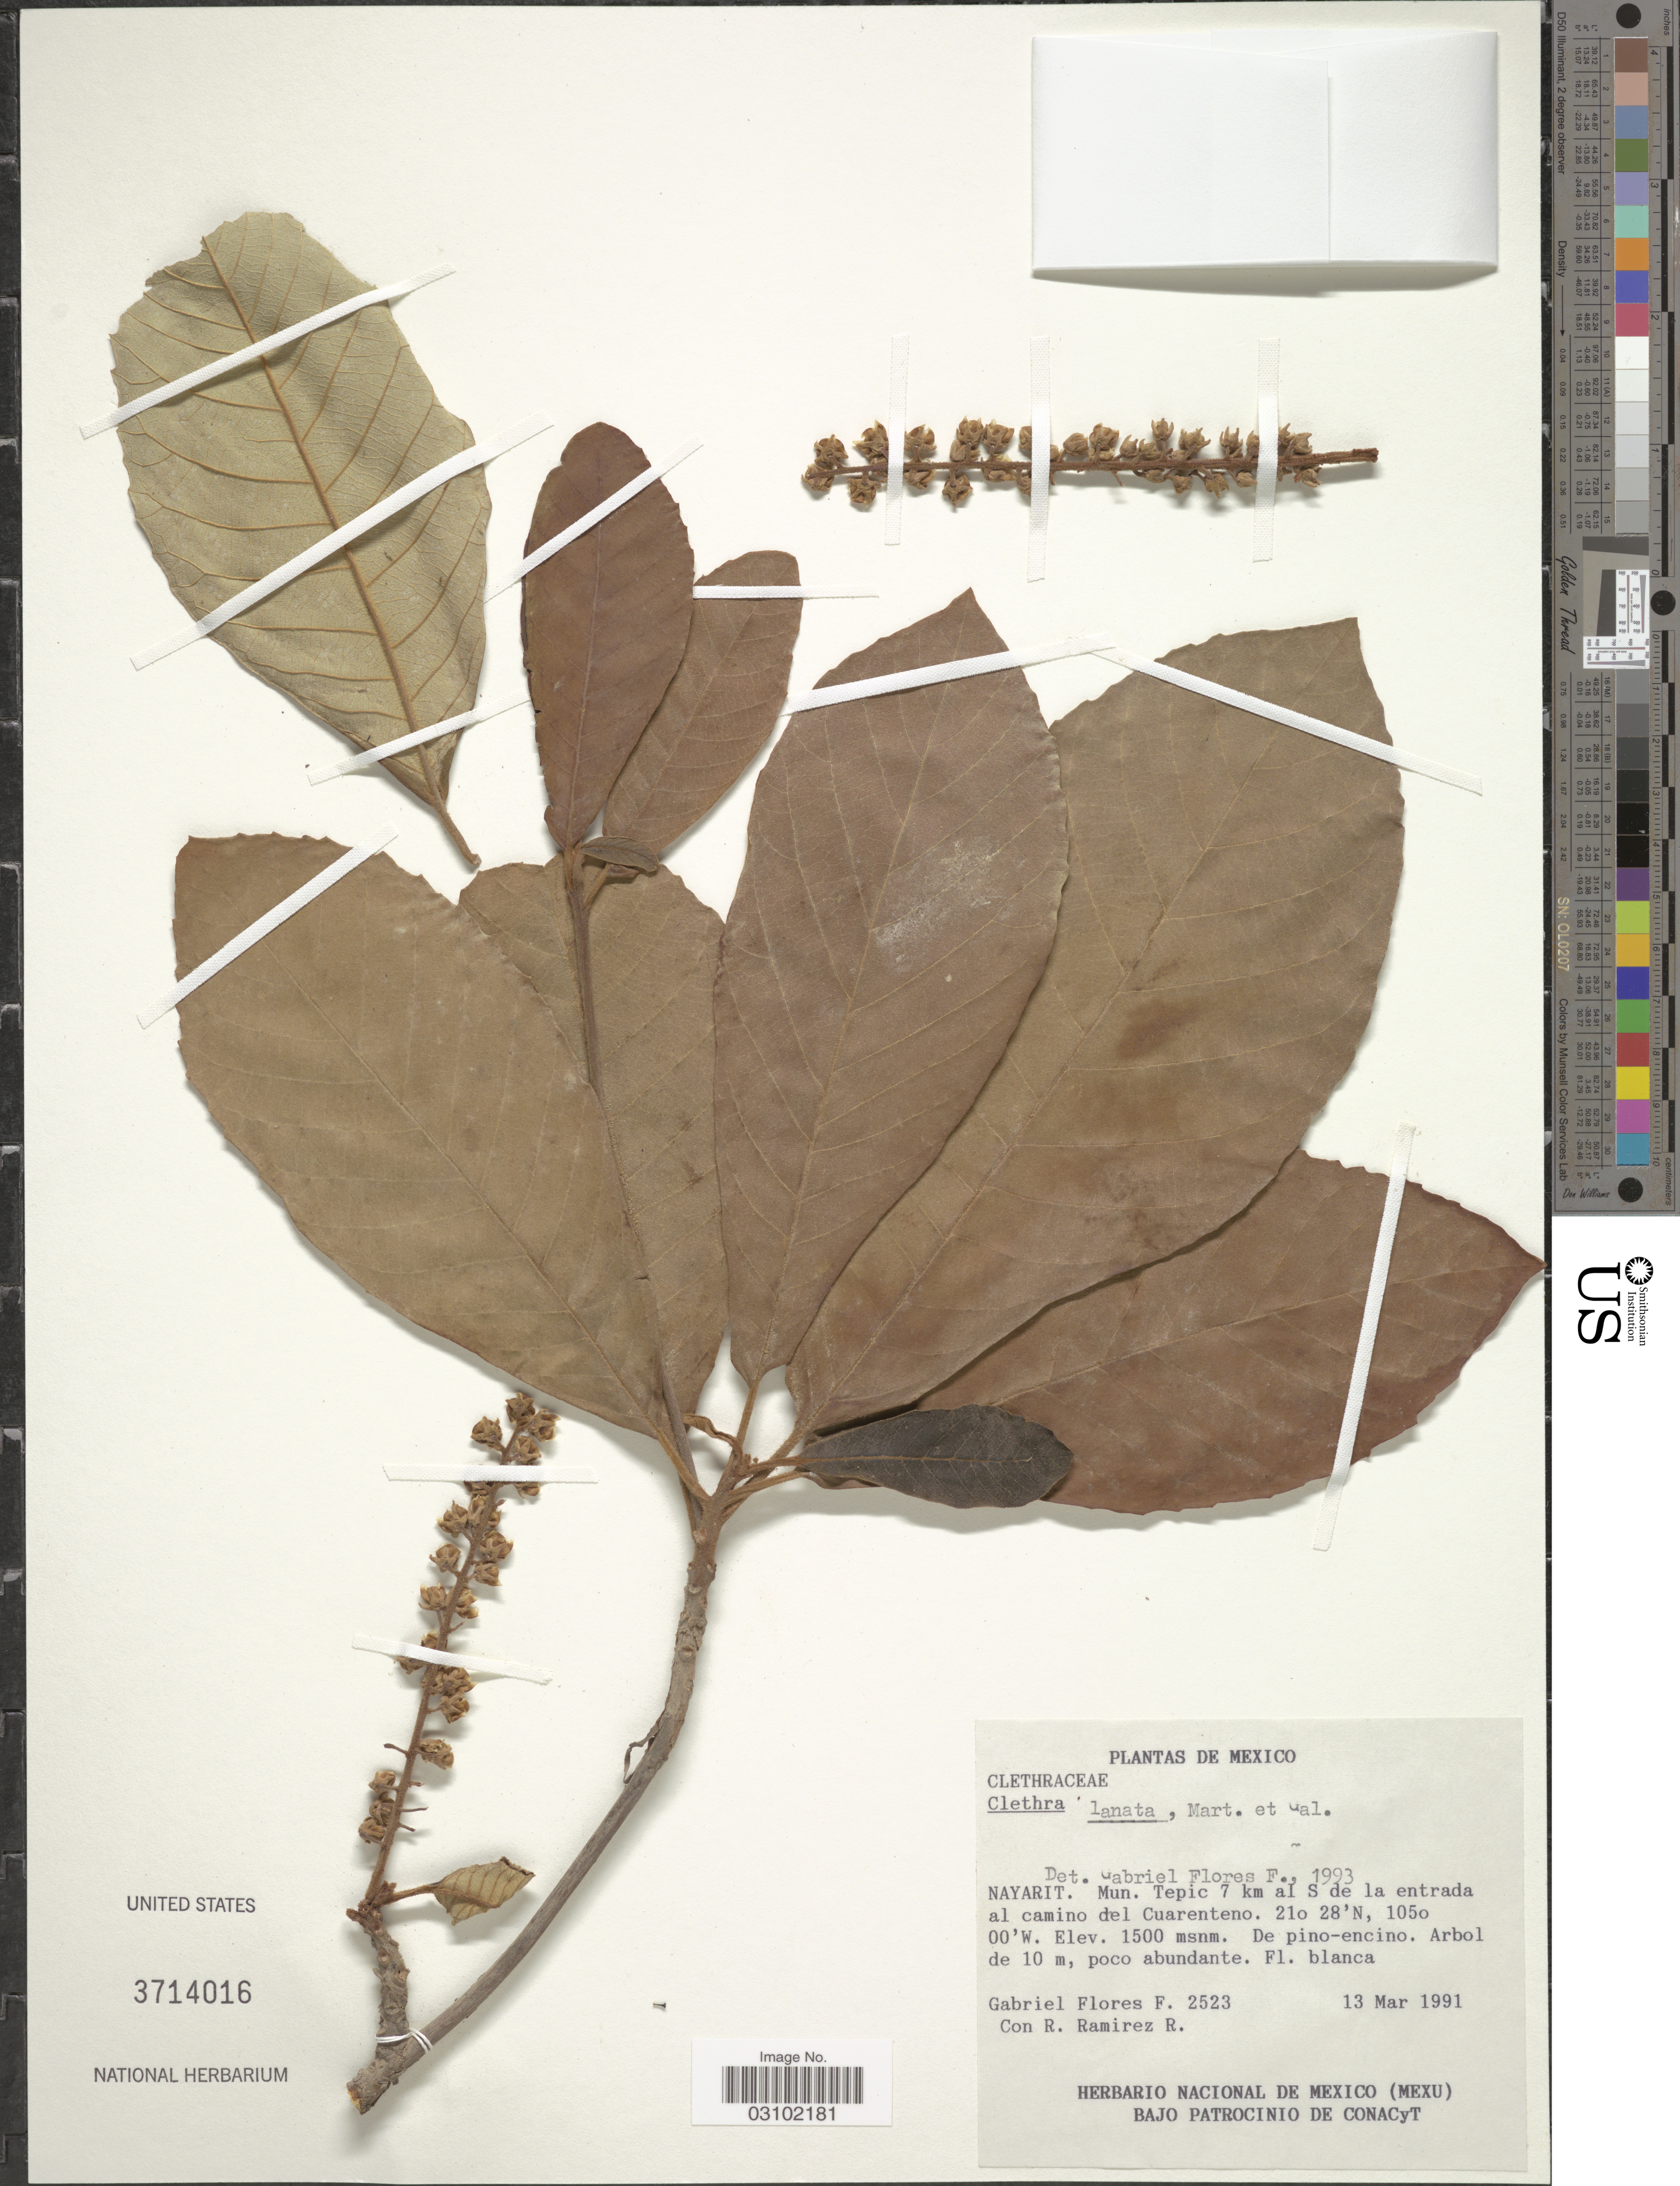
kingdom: Plantae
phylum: Tracheophyta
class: Magnoliopsida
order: Ericales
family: Clethraceae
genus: Clethra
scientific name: Clethra lanata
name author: M. Martens & Galeotti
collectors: G. Flores F. & R. Ramirez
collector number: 2523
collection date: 1991-03-13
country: Mexico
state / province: Nayarit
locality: Mun. Tepic 7 km al S de la entrada al camino del Cuarenteno.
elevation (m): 1500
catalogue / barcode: US 3714016